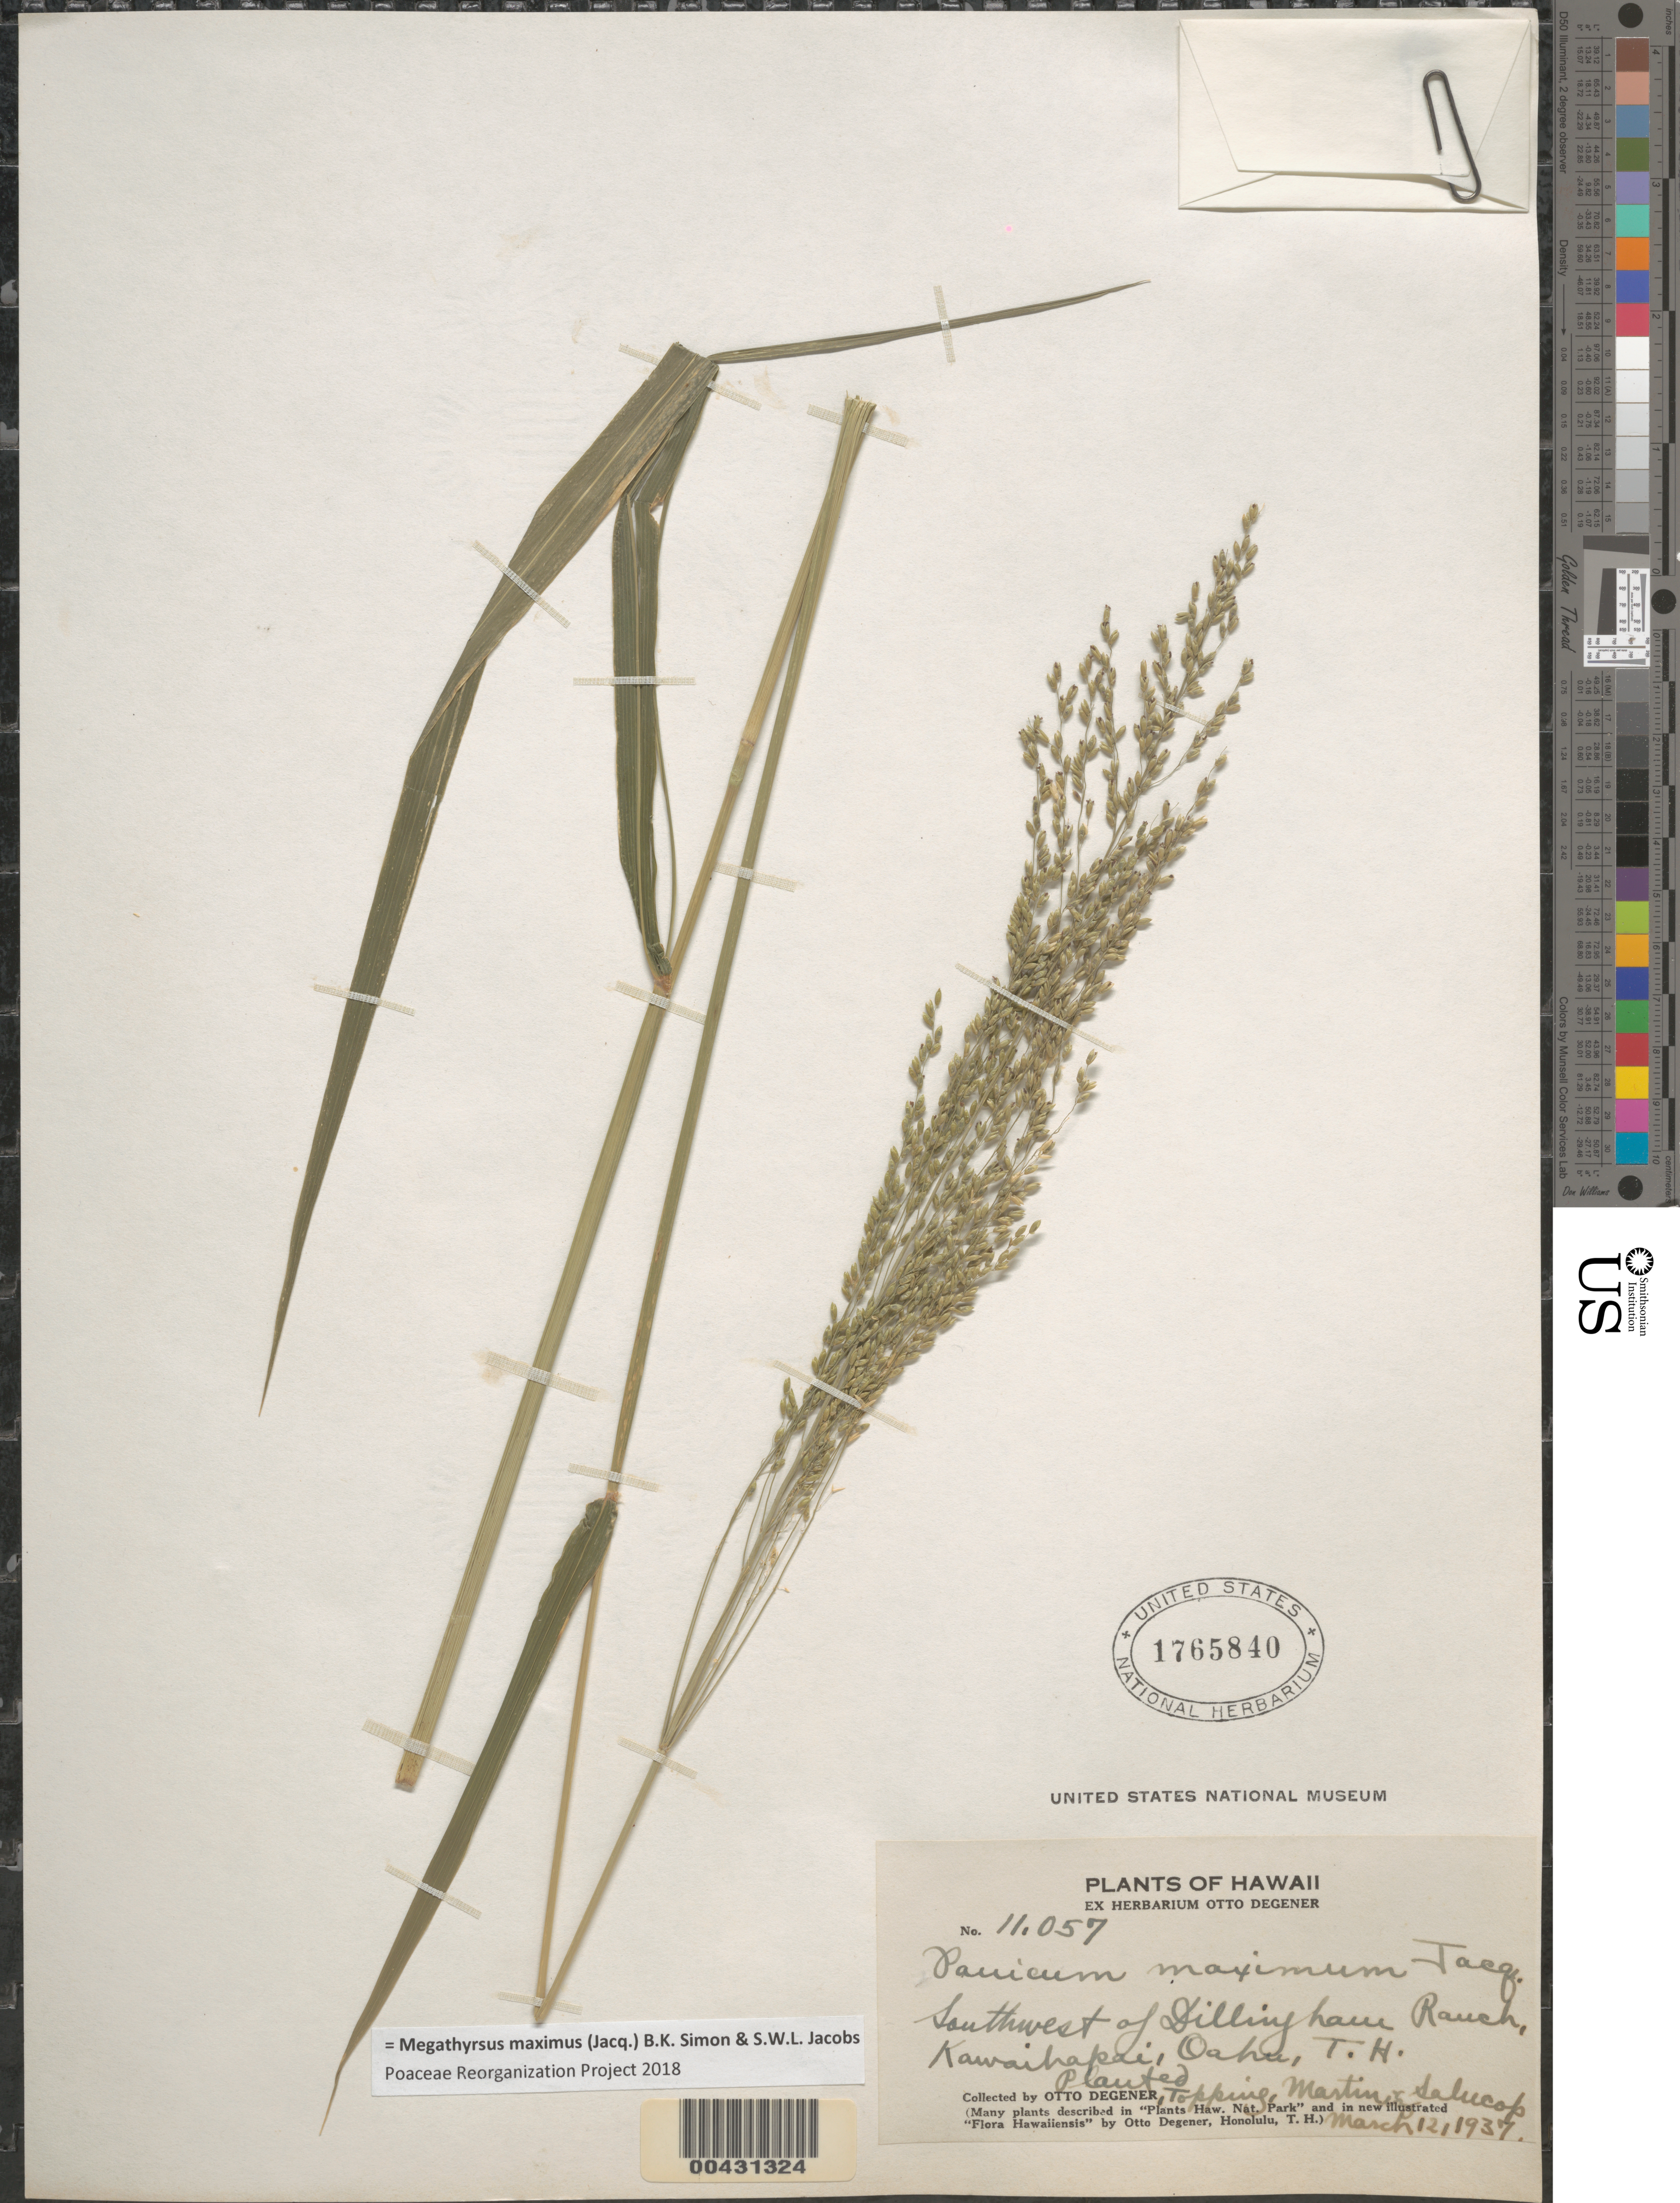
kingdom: Plantae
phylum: Tracheophyta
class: Liliopsida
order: Poales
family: Poaceae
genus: Panicum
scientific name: Panicum maximum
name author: Jacq.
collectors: O. Degener, D. L. Topping, Martin, -- & -- Salucop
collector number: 11057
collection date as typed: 12 Mar 1937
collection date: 1937-03-12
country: United States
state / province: Hawaii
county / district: Honolulu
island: Oahu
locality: SW of Dillingham Ranch, Kawaihapai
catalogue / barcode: US 1765840